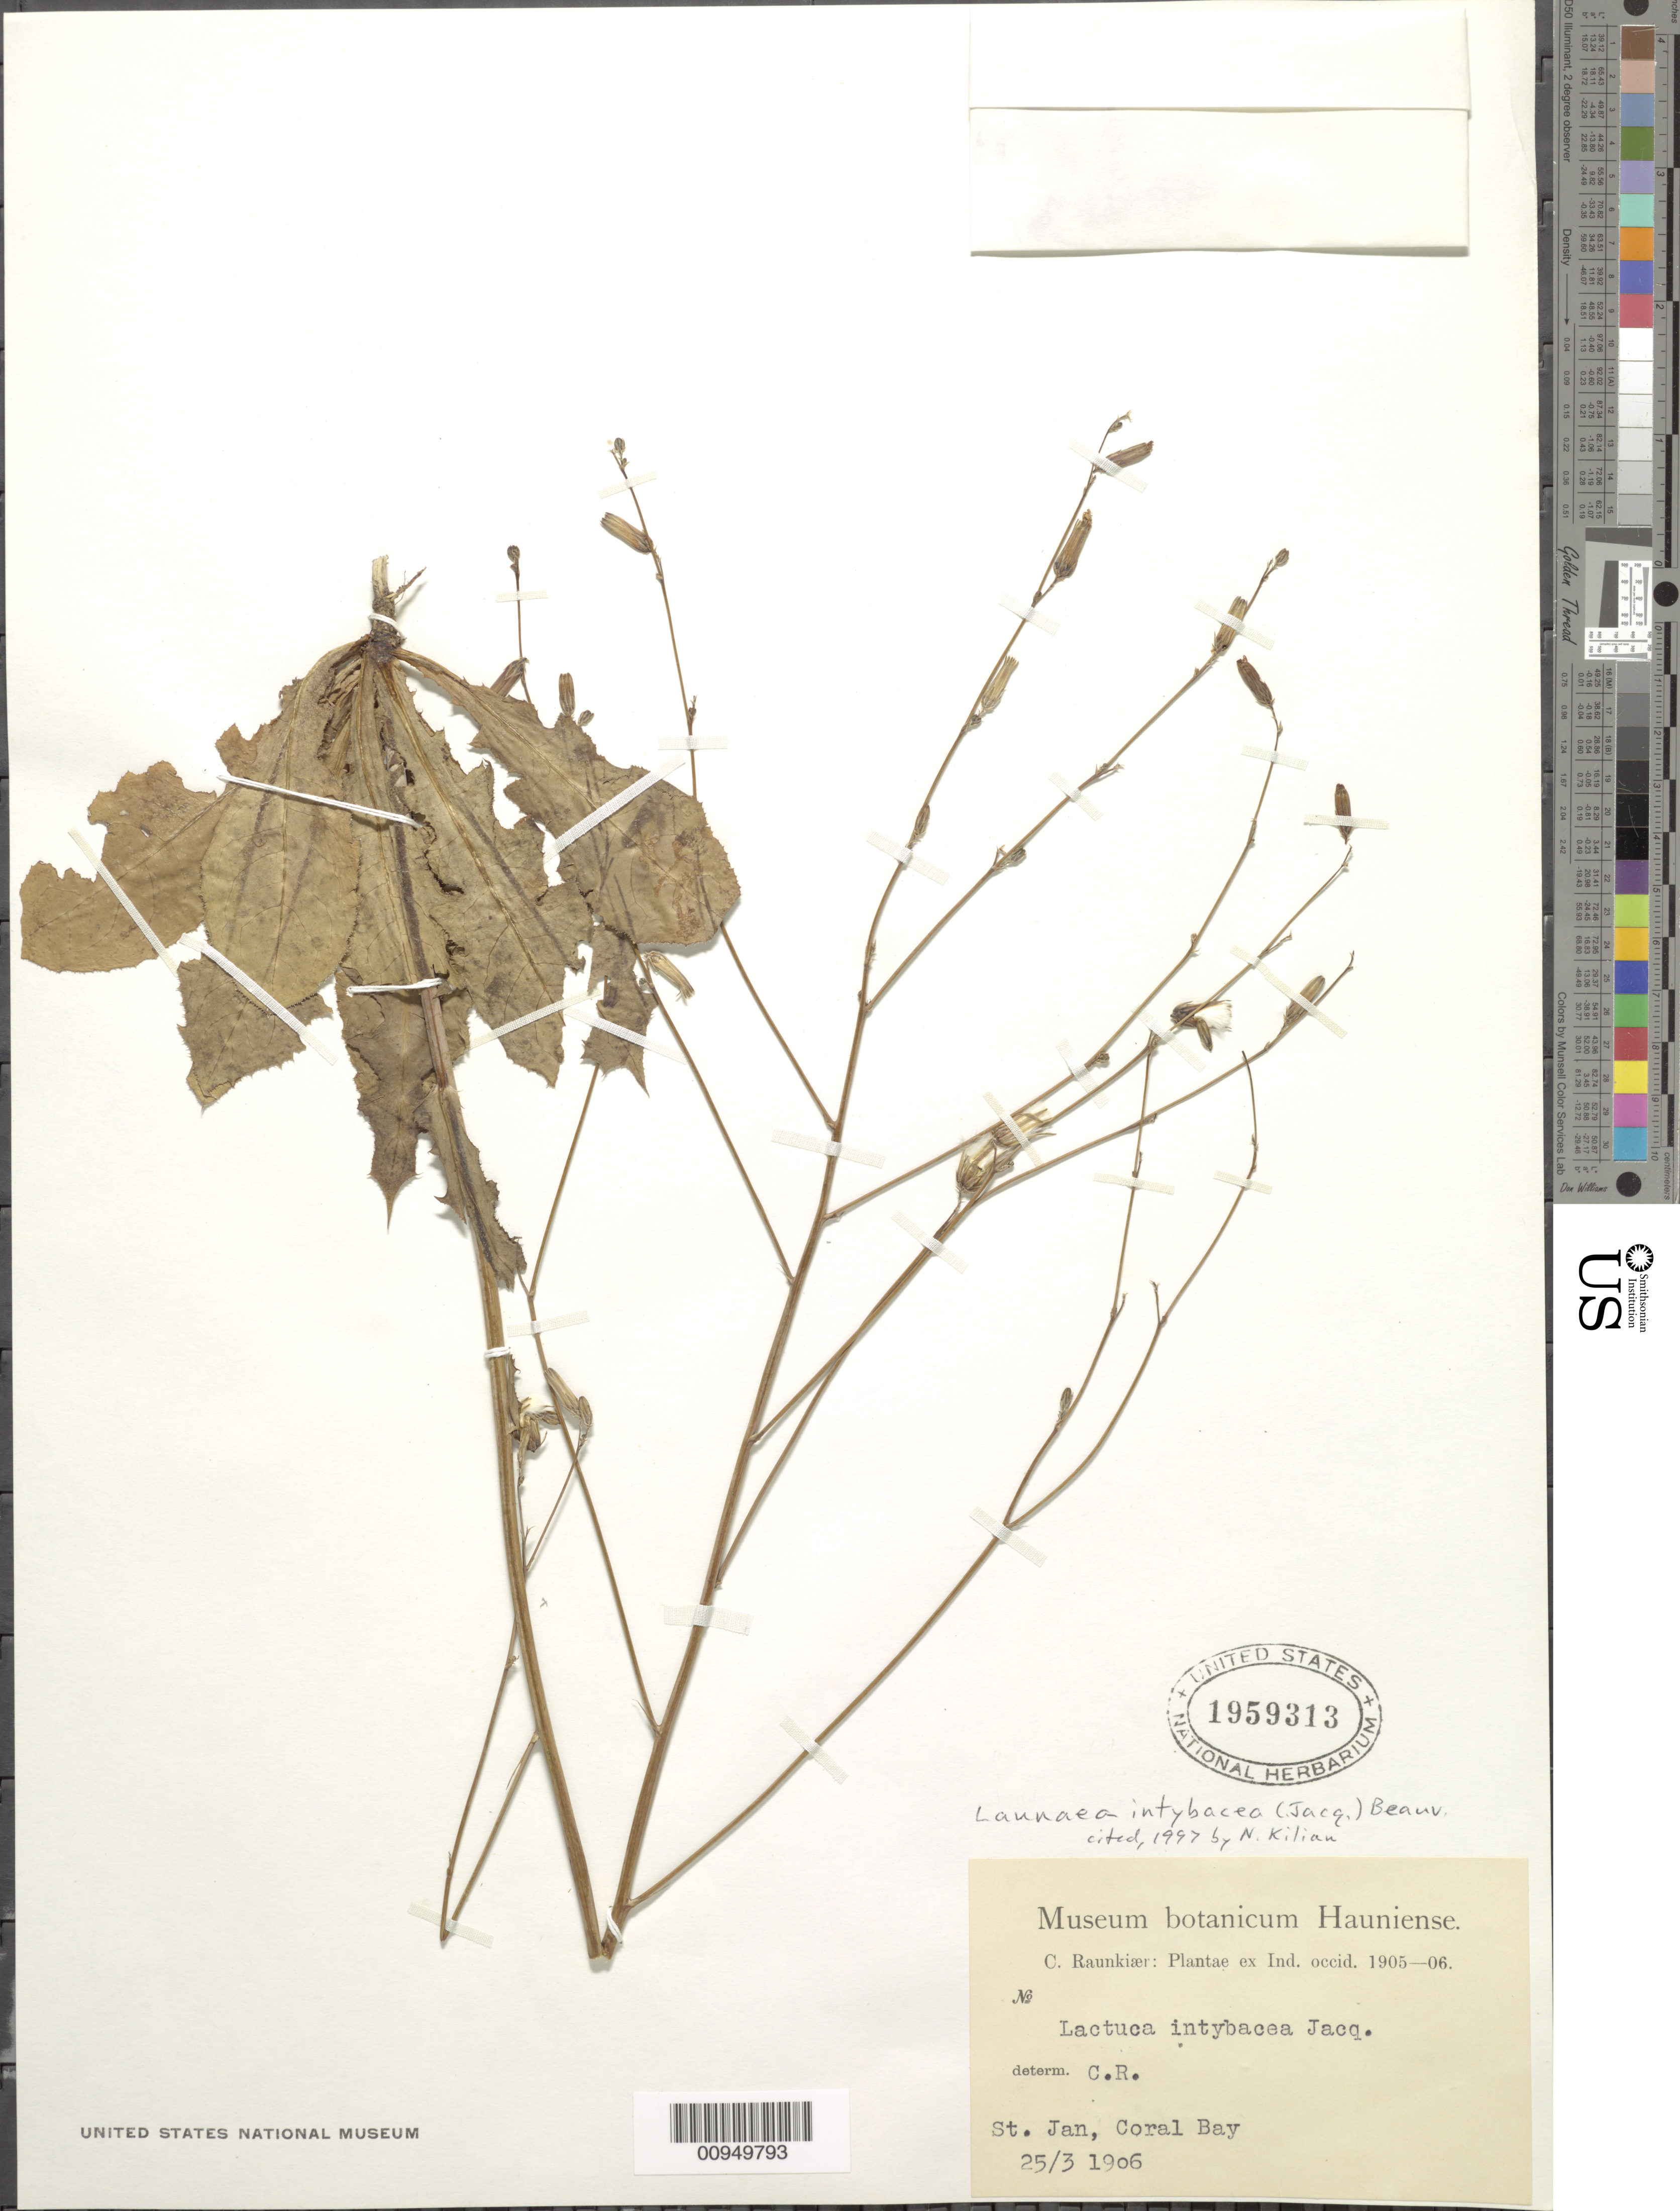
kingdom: Plantae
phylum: Tracheophyta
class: Magnoliopsida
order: Asterales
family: Asteraceae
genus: Launaea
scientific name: Launaea intybacea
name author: (Jacq.) Beauverd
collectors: C. Raunkiær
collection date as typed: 25 Mar 1906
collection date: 1906-03-25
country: U.S. Virgin Islands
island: St. John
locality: Coral Bay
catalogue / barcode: US 1959313